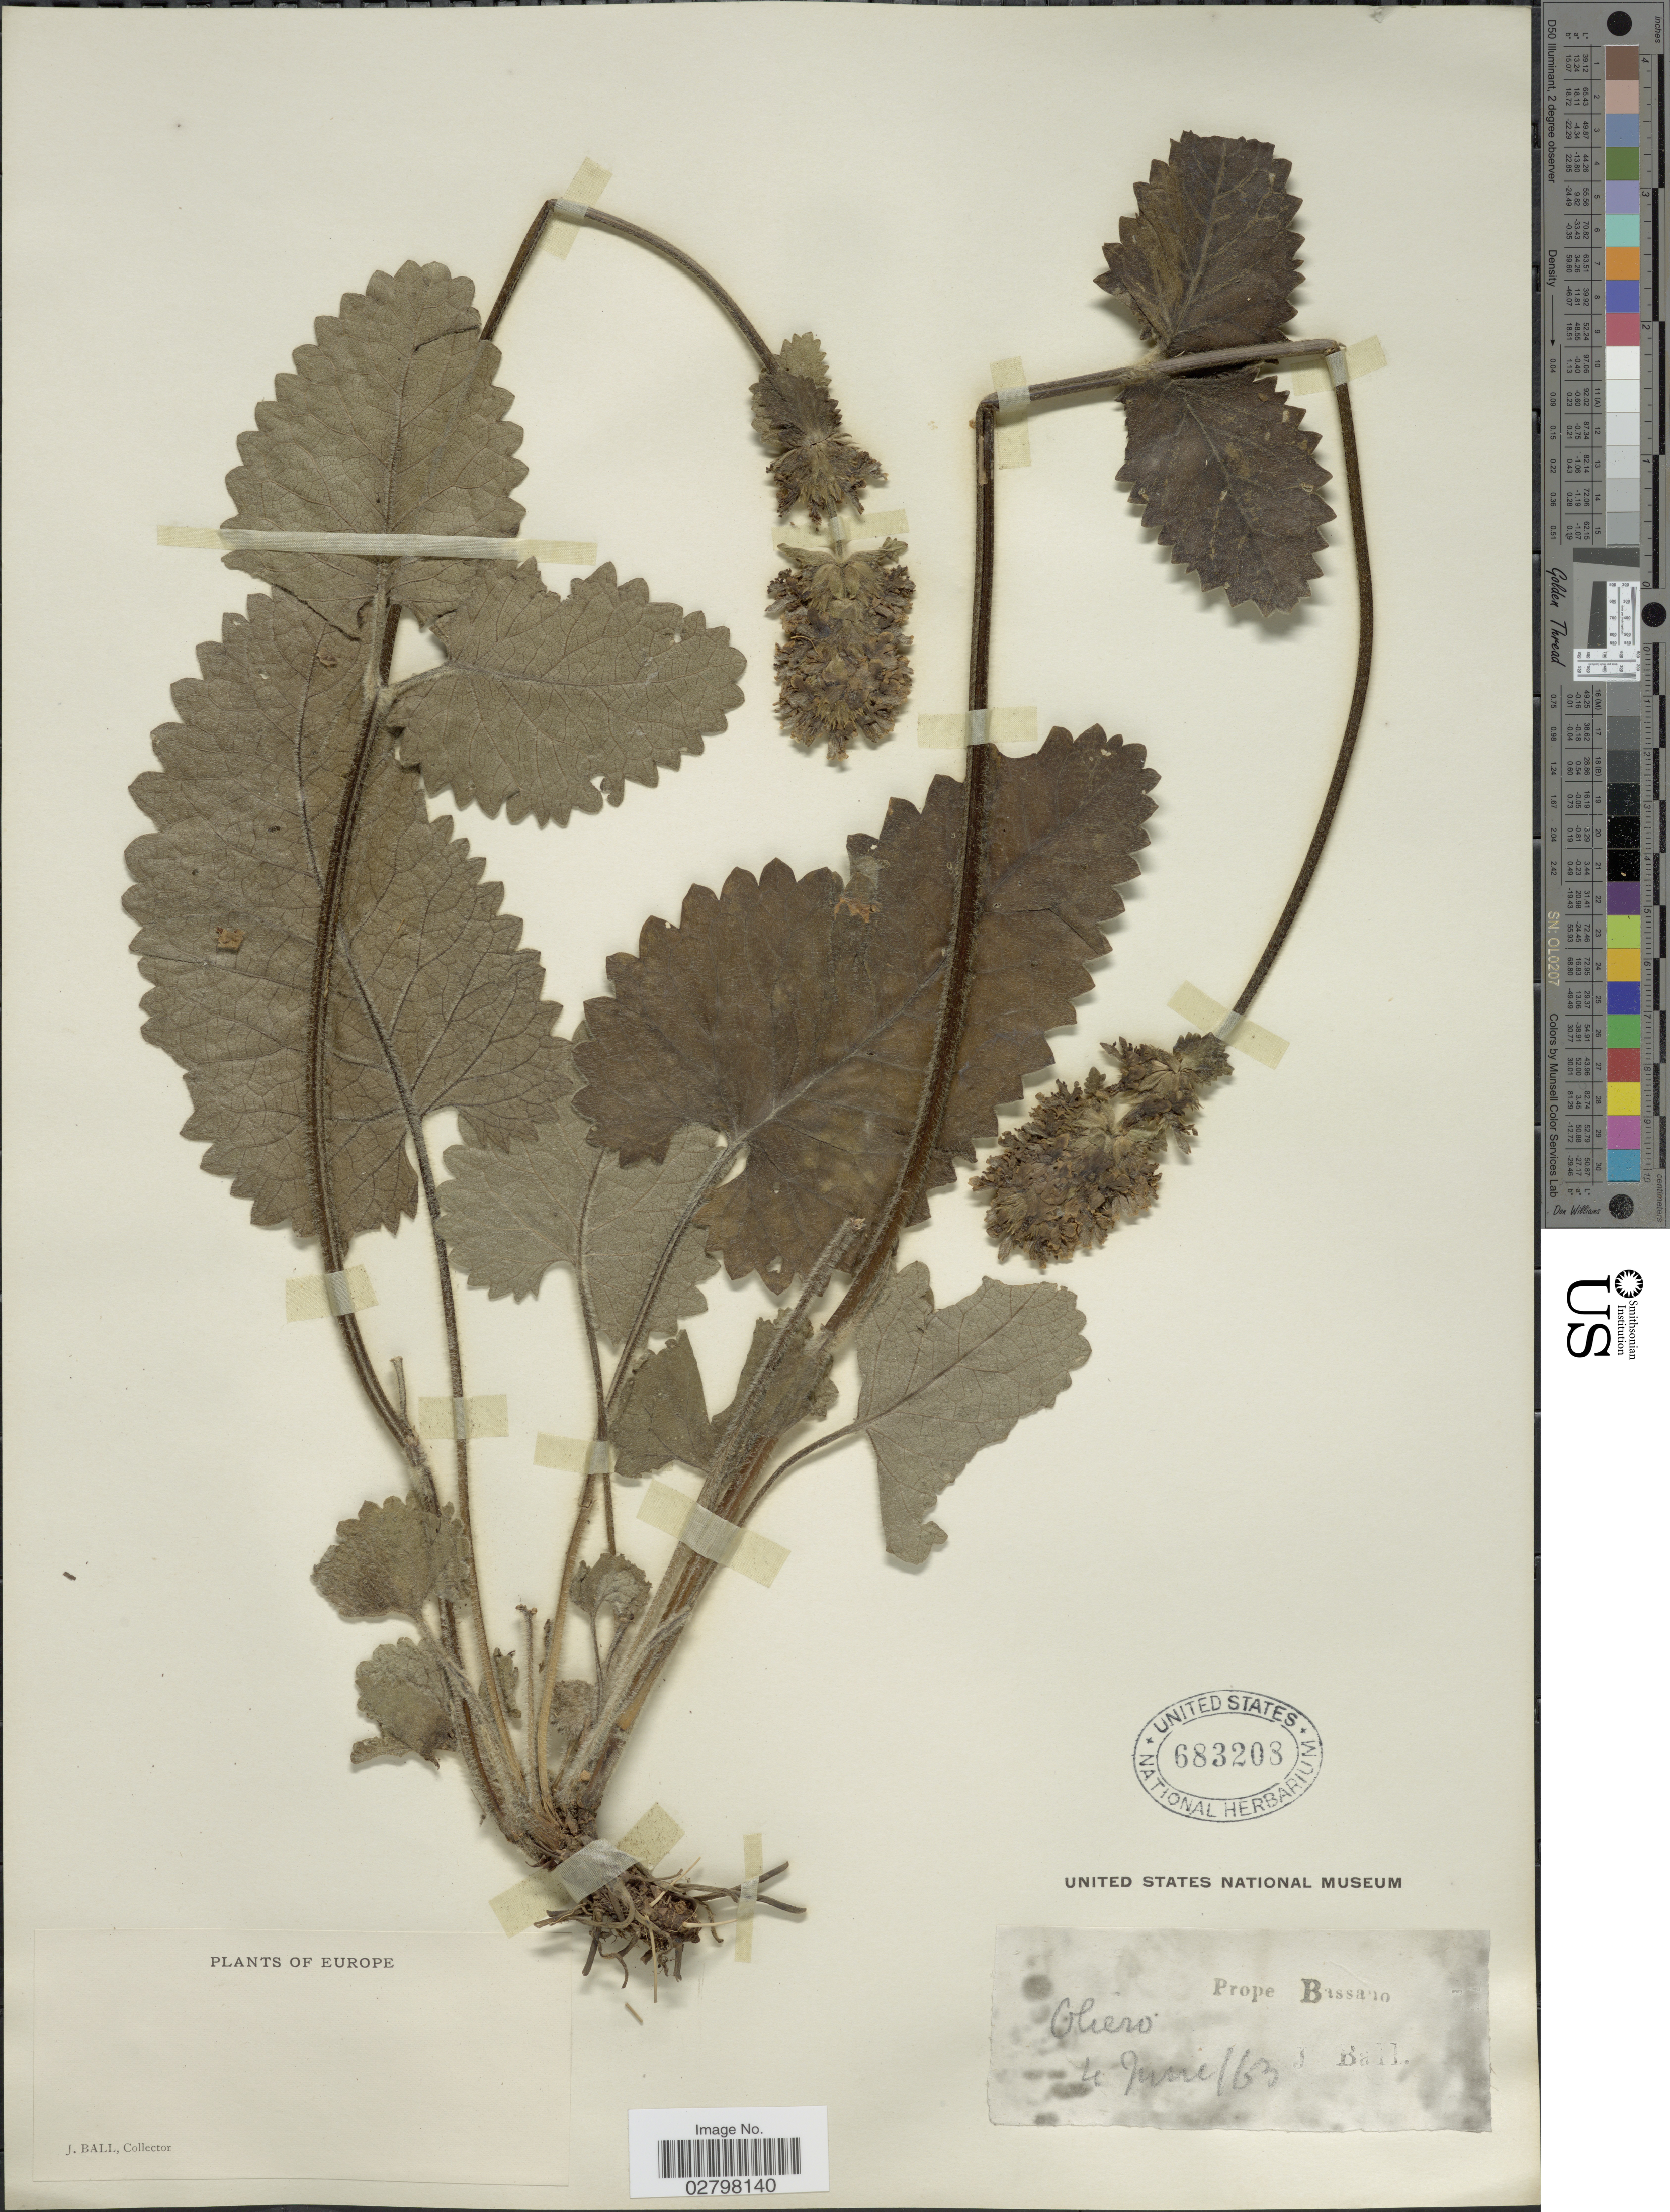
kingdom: Plantae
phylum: Tracheophyta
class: Magnoliopsida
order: Lamiales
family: Lamiaceae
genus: Stachys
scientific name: Stachys sp.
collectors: J. Ball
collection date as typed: Transcribed d/m/y: 4/6/63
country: Italy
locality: Prope Bassano. Oliero. Europe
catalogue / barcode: US 683208